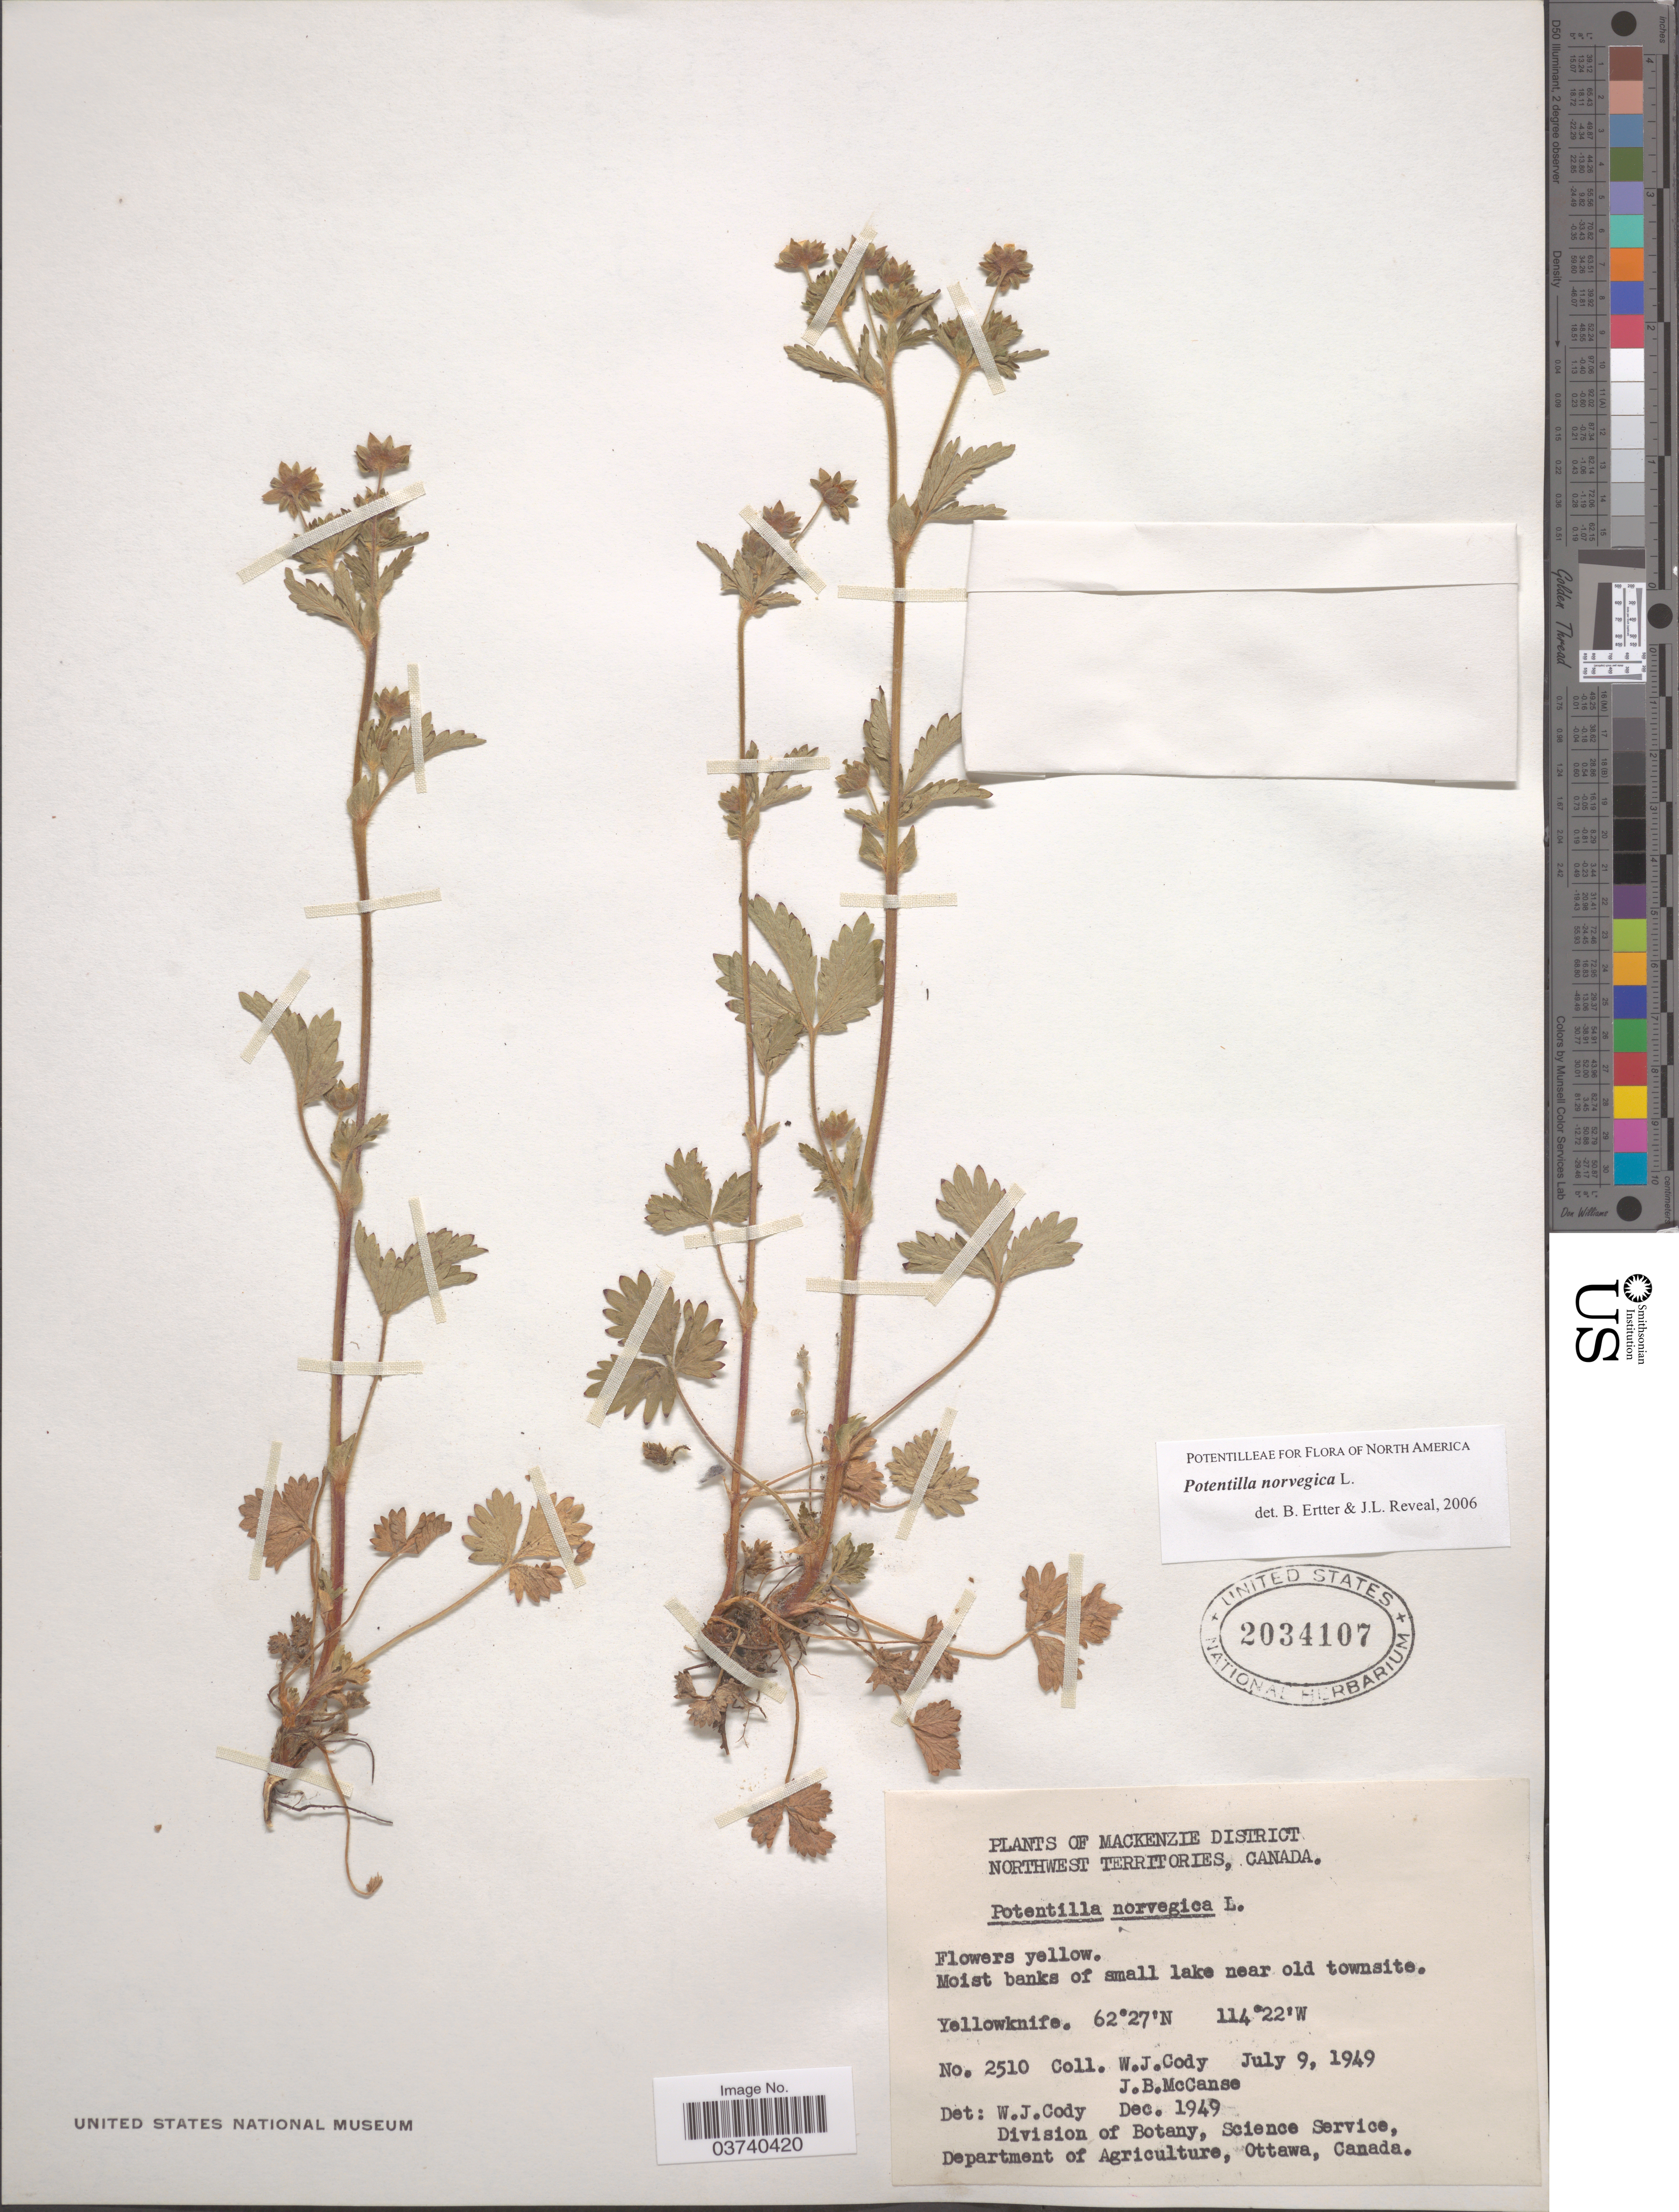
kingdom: Plantae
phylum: Tracheophyta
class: Magnoliopsida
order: Rosales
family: Rosaceae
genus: Potentilla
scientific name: Potentilla norvegica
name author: L.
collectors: W. Cody & J. McCanse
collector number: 2510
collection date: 1949-07-09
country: Canada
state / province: Northwest Territories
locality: Mackenzie District. Moist banks of small lake near old townsite. Yellowknife.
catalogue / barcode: US 2034107